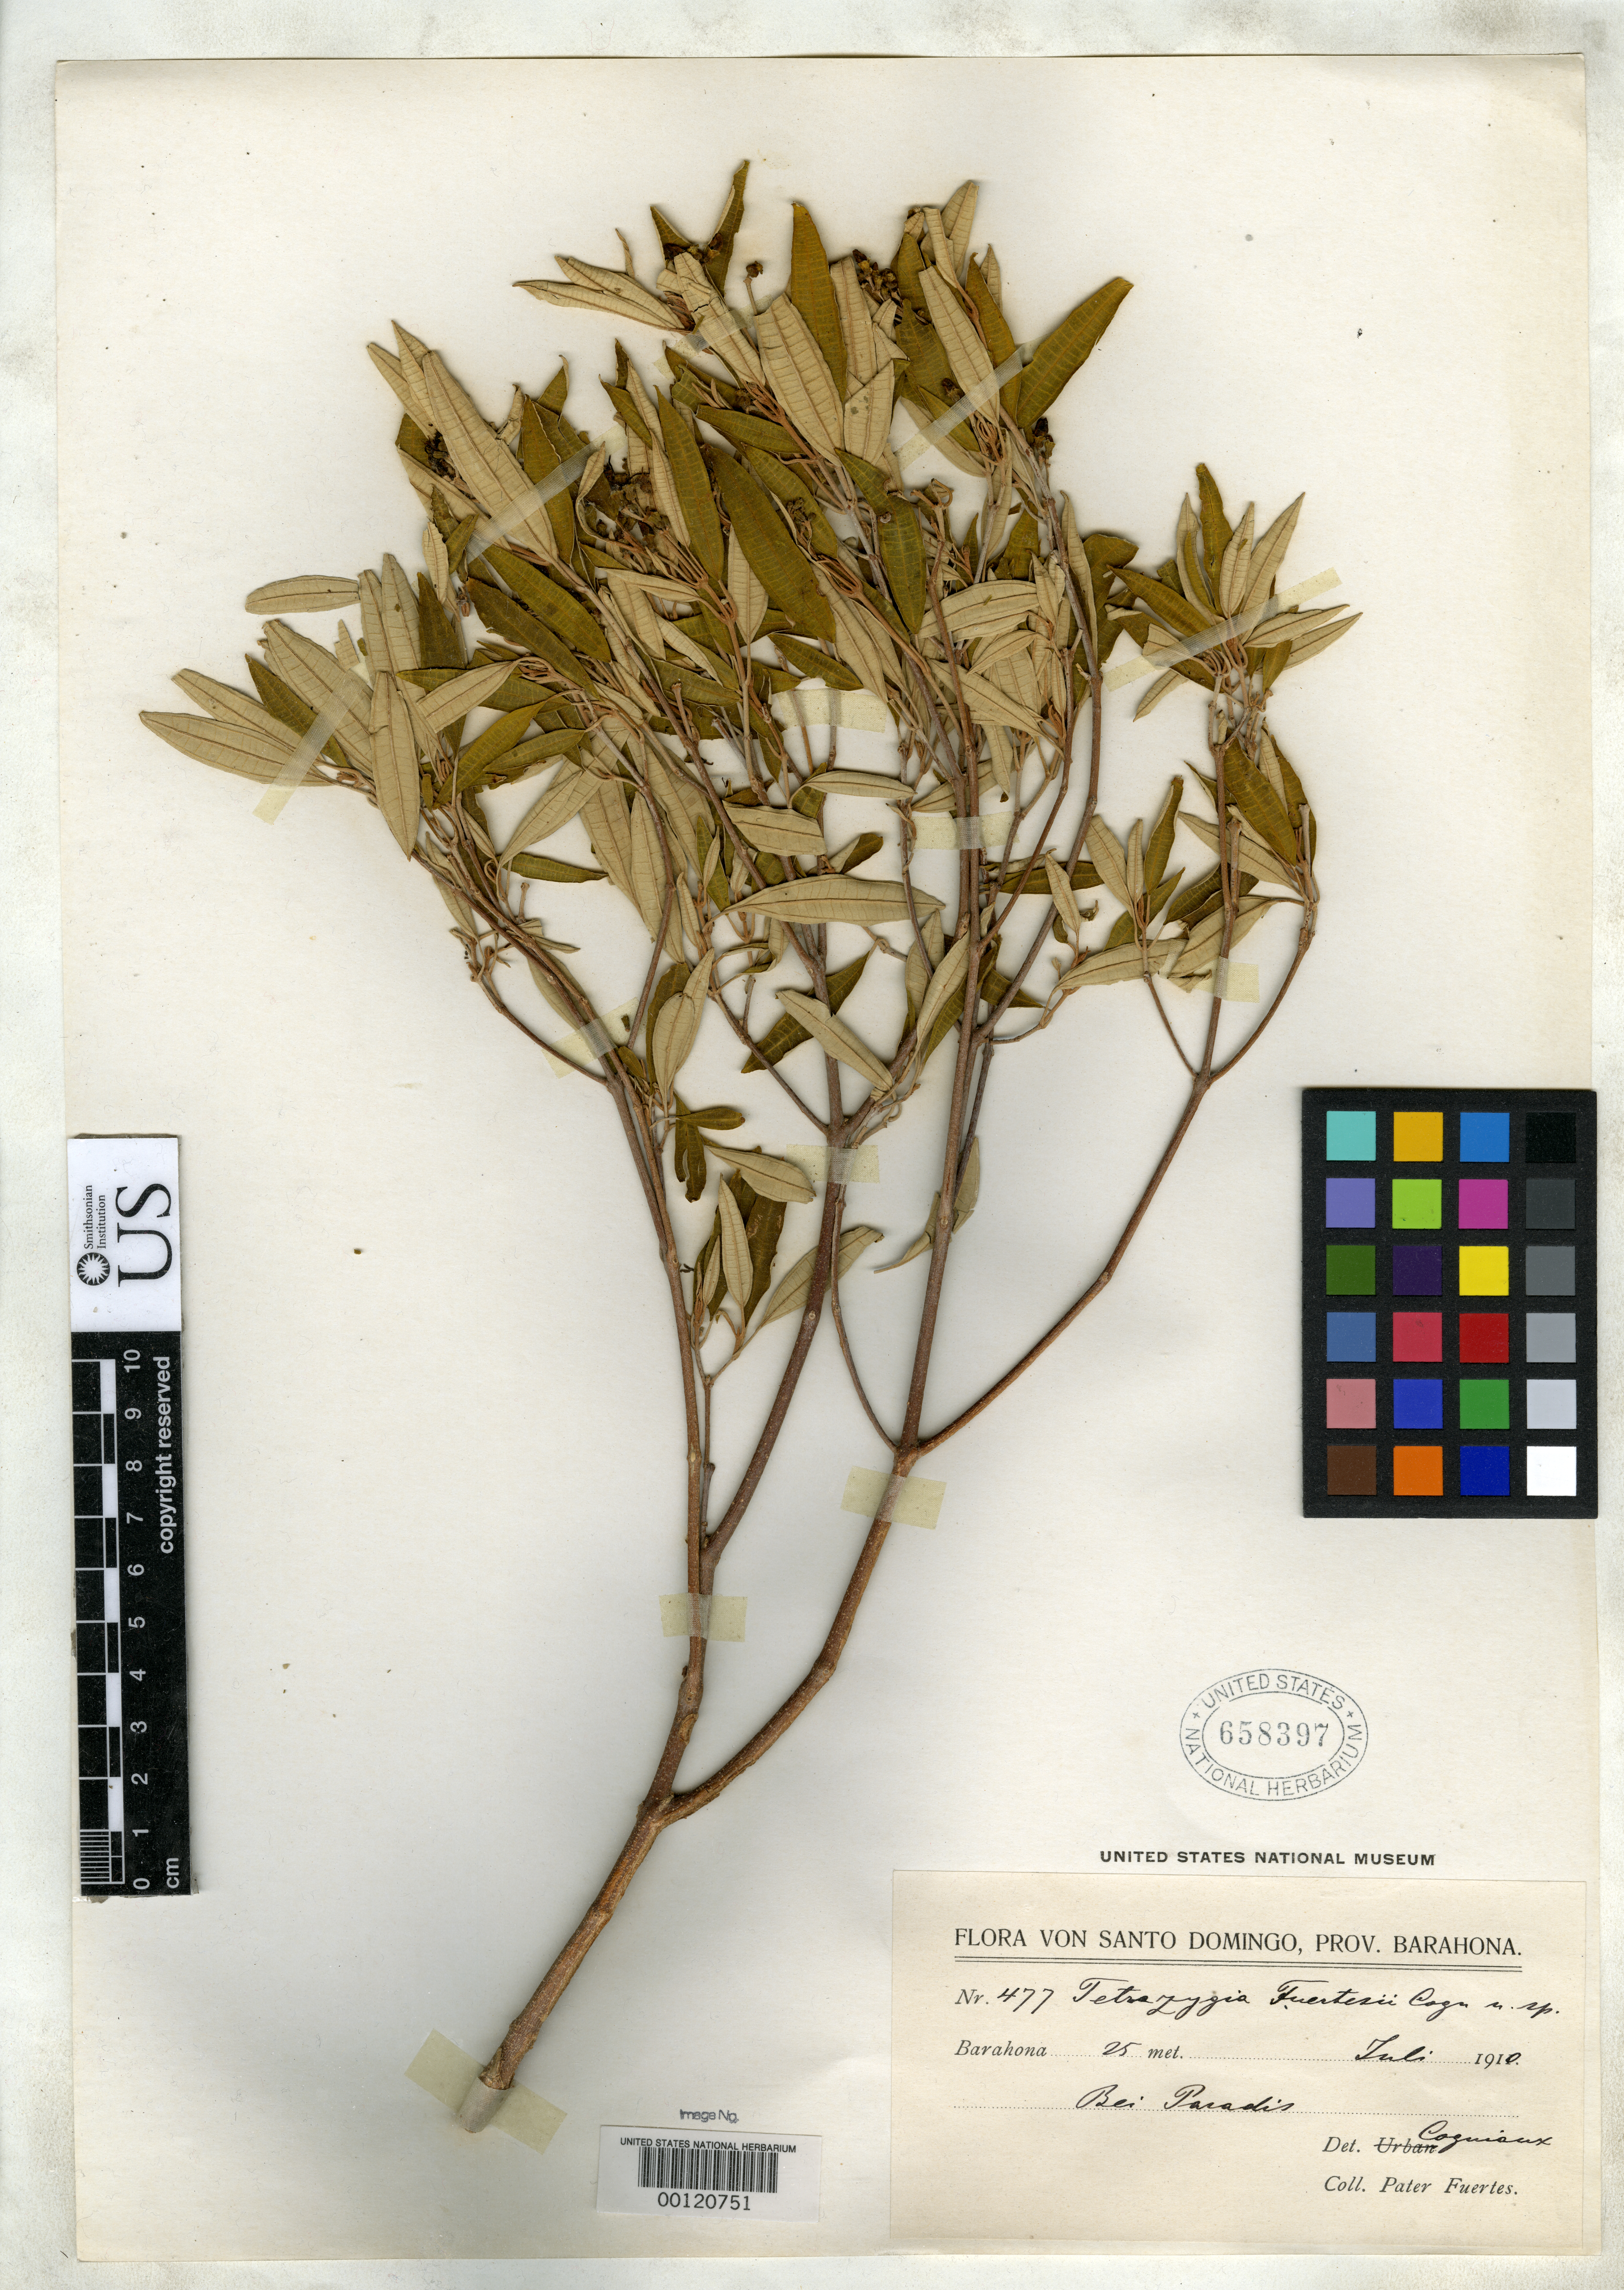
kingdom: Plantae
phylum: Tracheophyta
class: Magnoliopsida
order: Myrtales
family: Melastomataceae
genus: Tetrazygia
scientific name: Tetrazygia fuertesii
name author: Cogn. in Urb.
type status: Syntype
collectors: M. D. Fuertes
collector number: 477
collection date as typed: Jul 1910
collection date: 1910-07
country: Dominican Republic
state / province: Barahona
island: Hispaniola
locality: Bei Paradis.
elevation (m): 25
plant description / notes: Specimen annotated as isolectotype by W.S. Judd (2019)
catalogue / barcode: US 658397